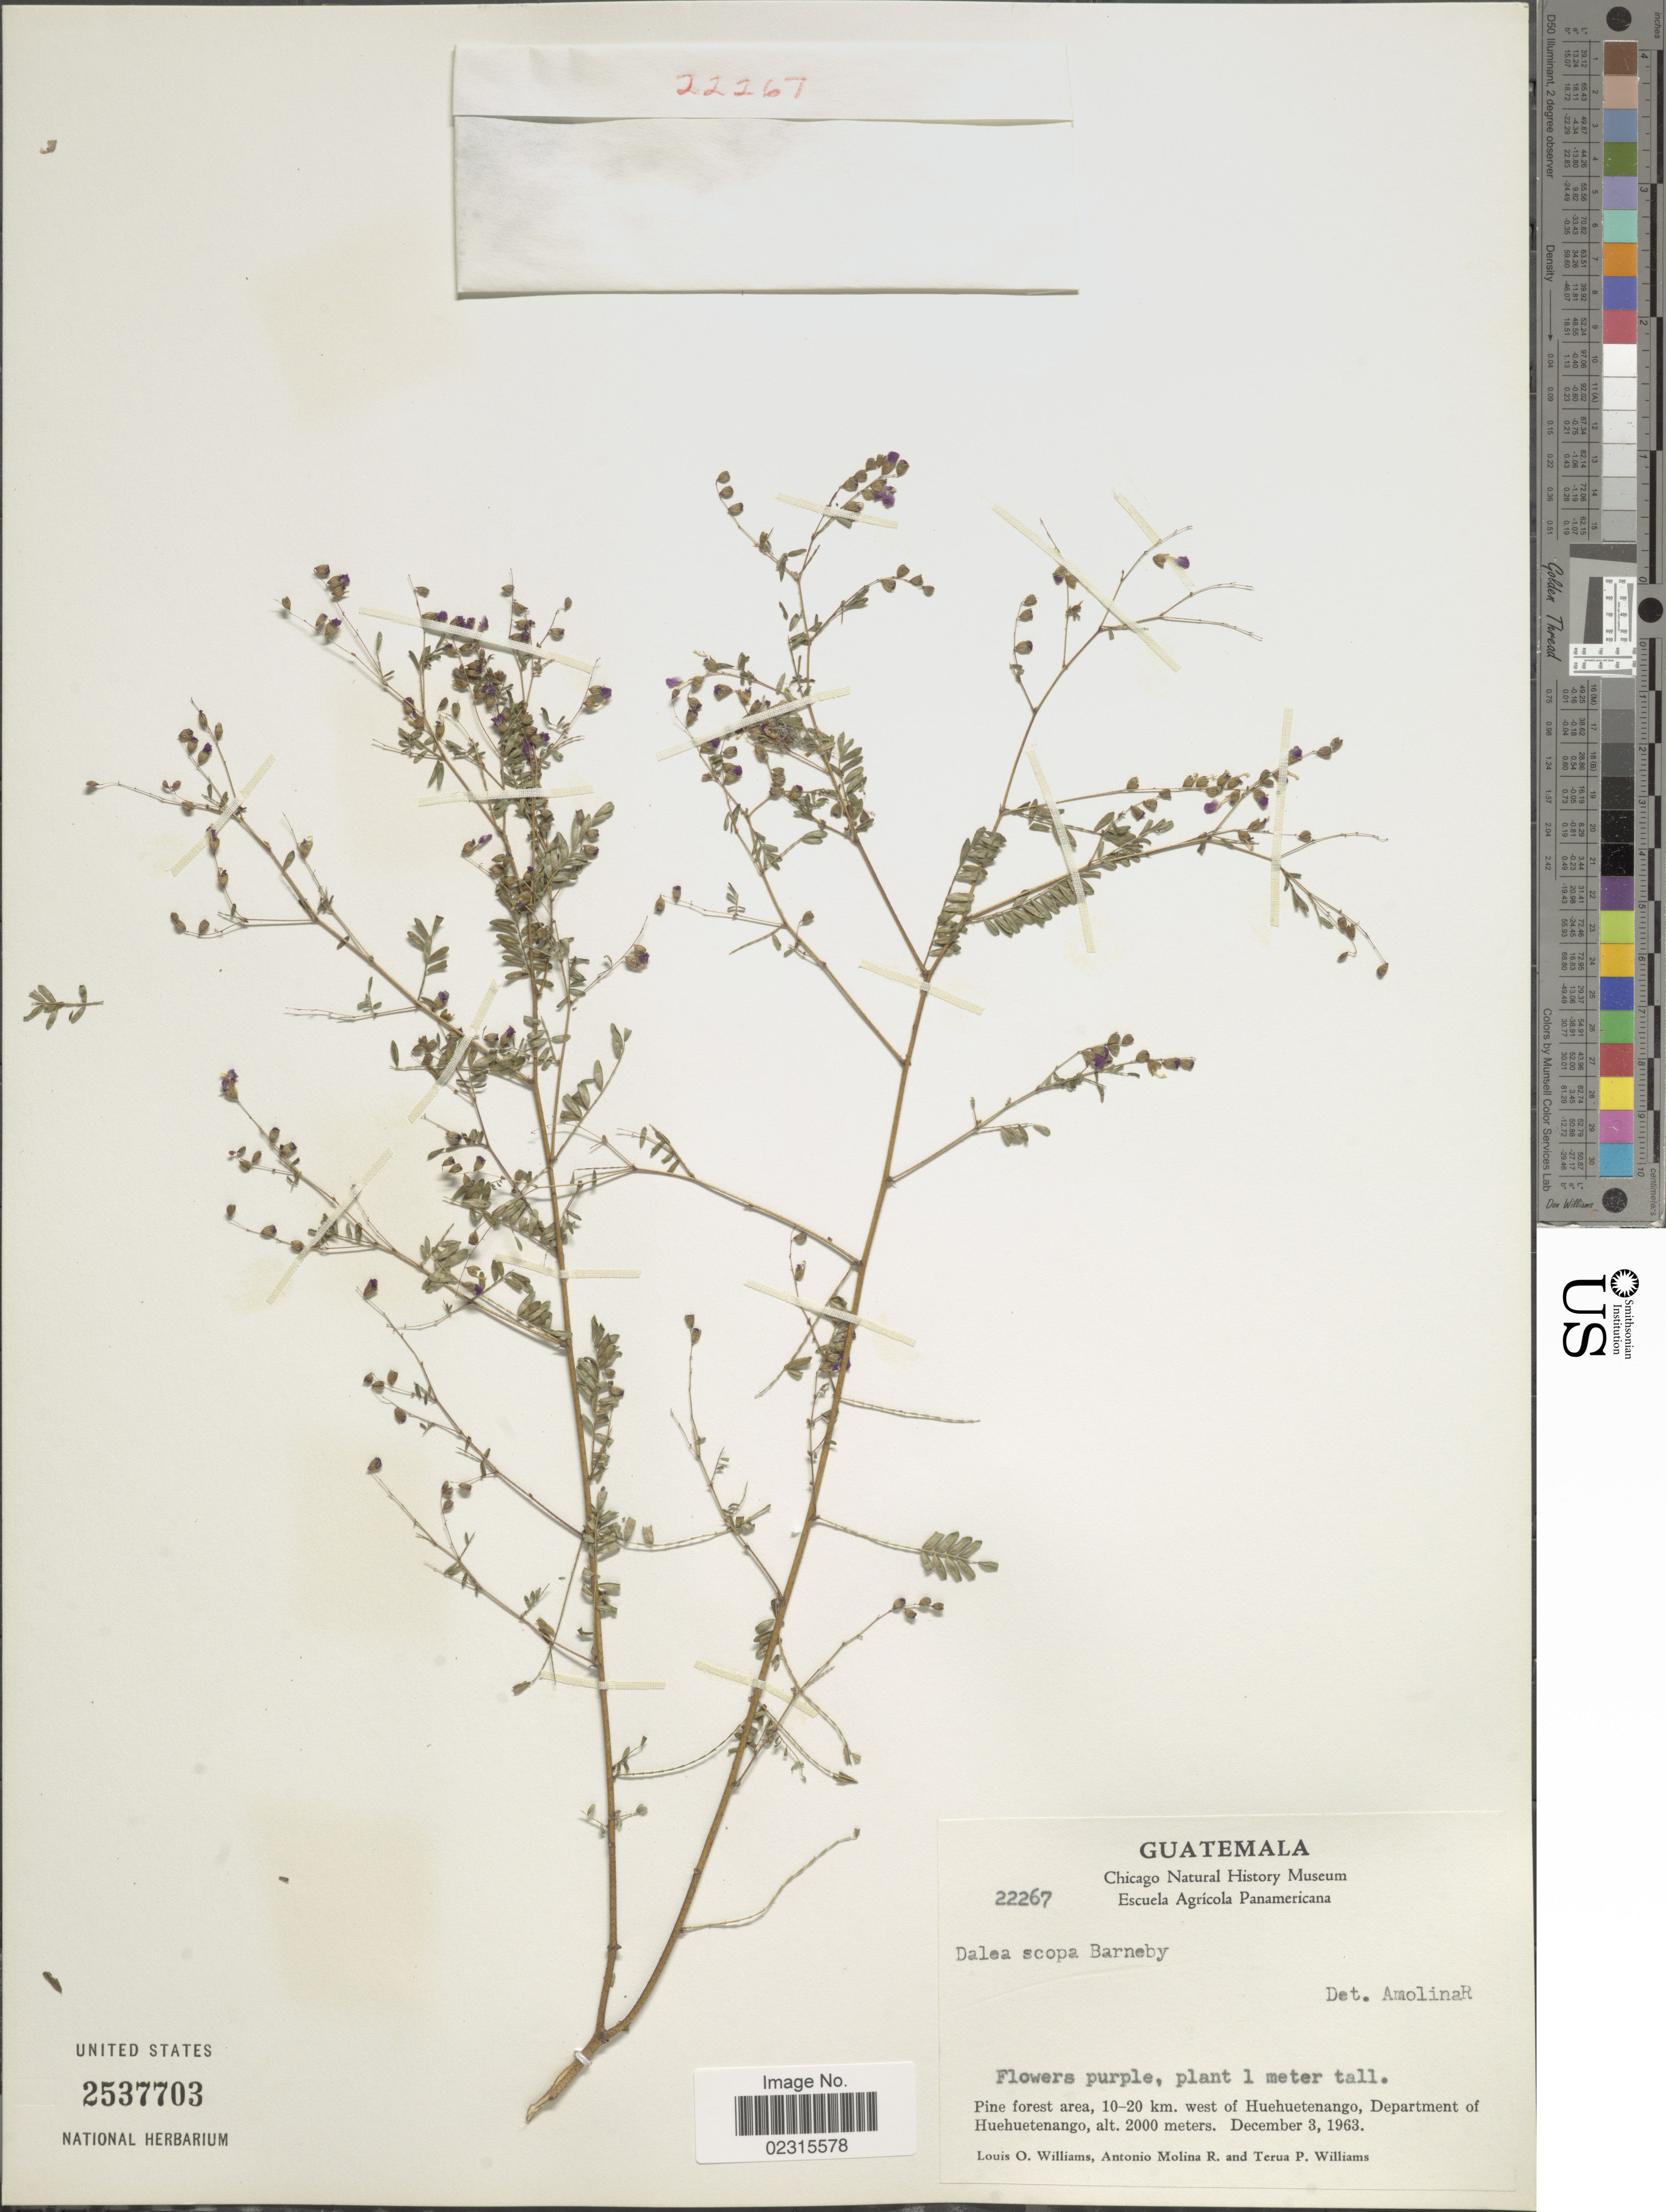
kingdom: Plantae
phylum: Tracheophyta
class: Magnoliopsida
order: Fabales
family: Fabaceae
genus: Marina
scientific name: Marina scopa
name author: Barneby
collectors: L. O. Williams, A. Molina R. & T. P. Williams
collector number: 22267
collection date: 1963-12-03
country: Guatemala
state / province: Huehuetenango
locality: Pine forest area, 10-20 km west of Huehuetenango, Department of Huehuetenango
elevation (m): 2000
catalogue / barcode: US 2537703